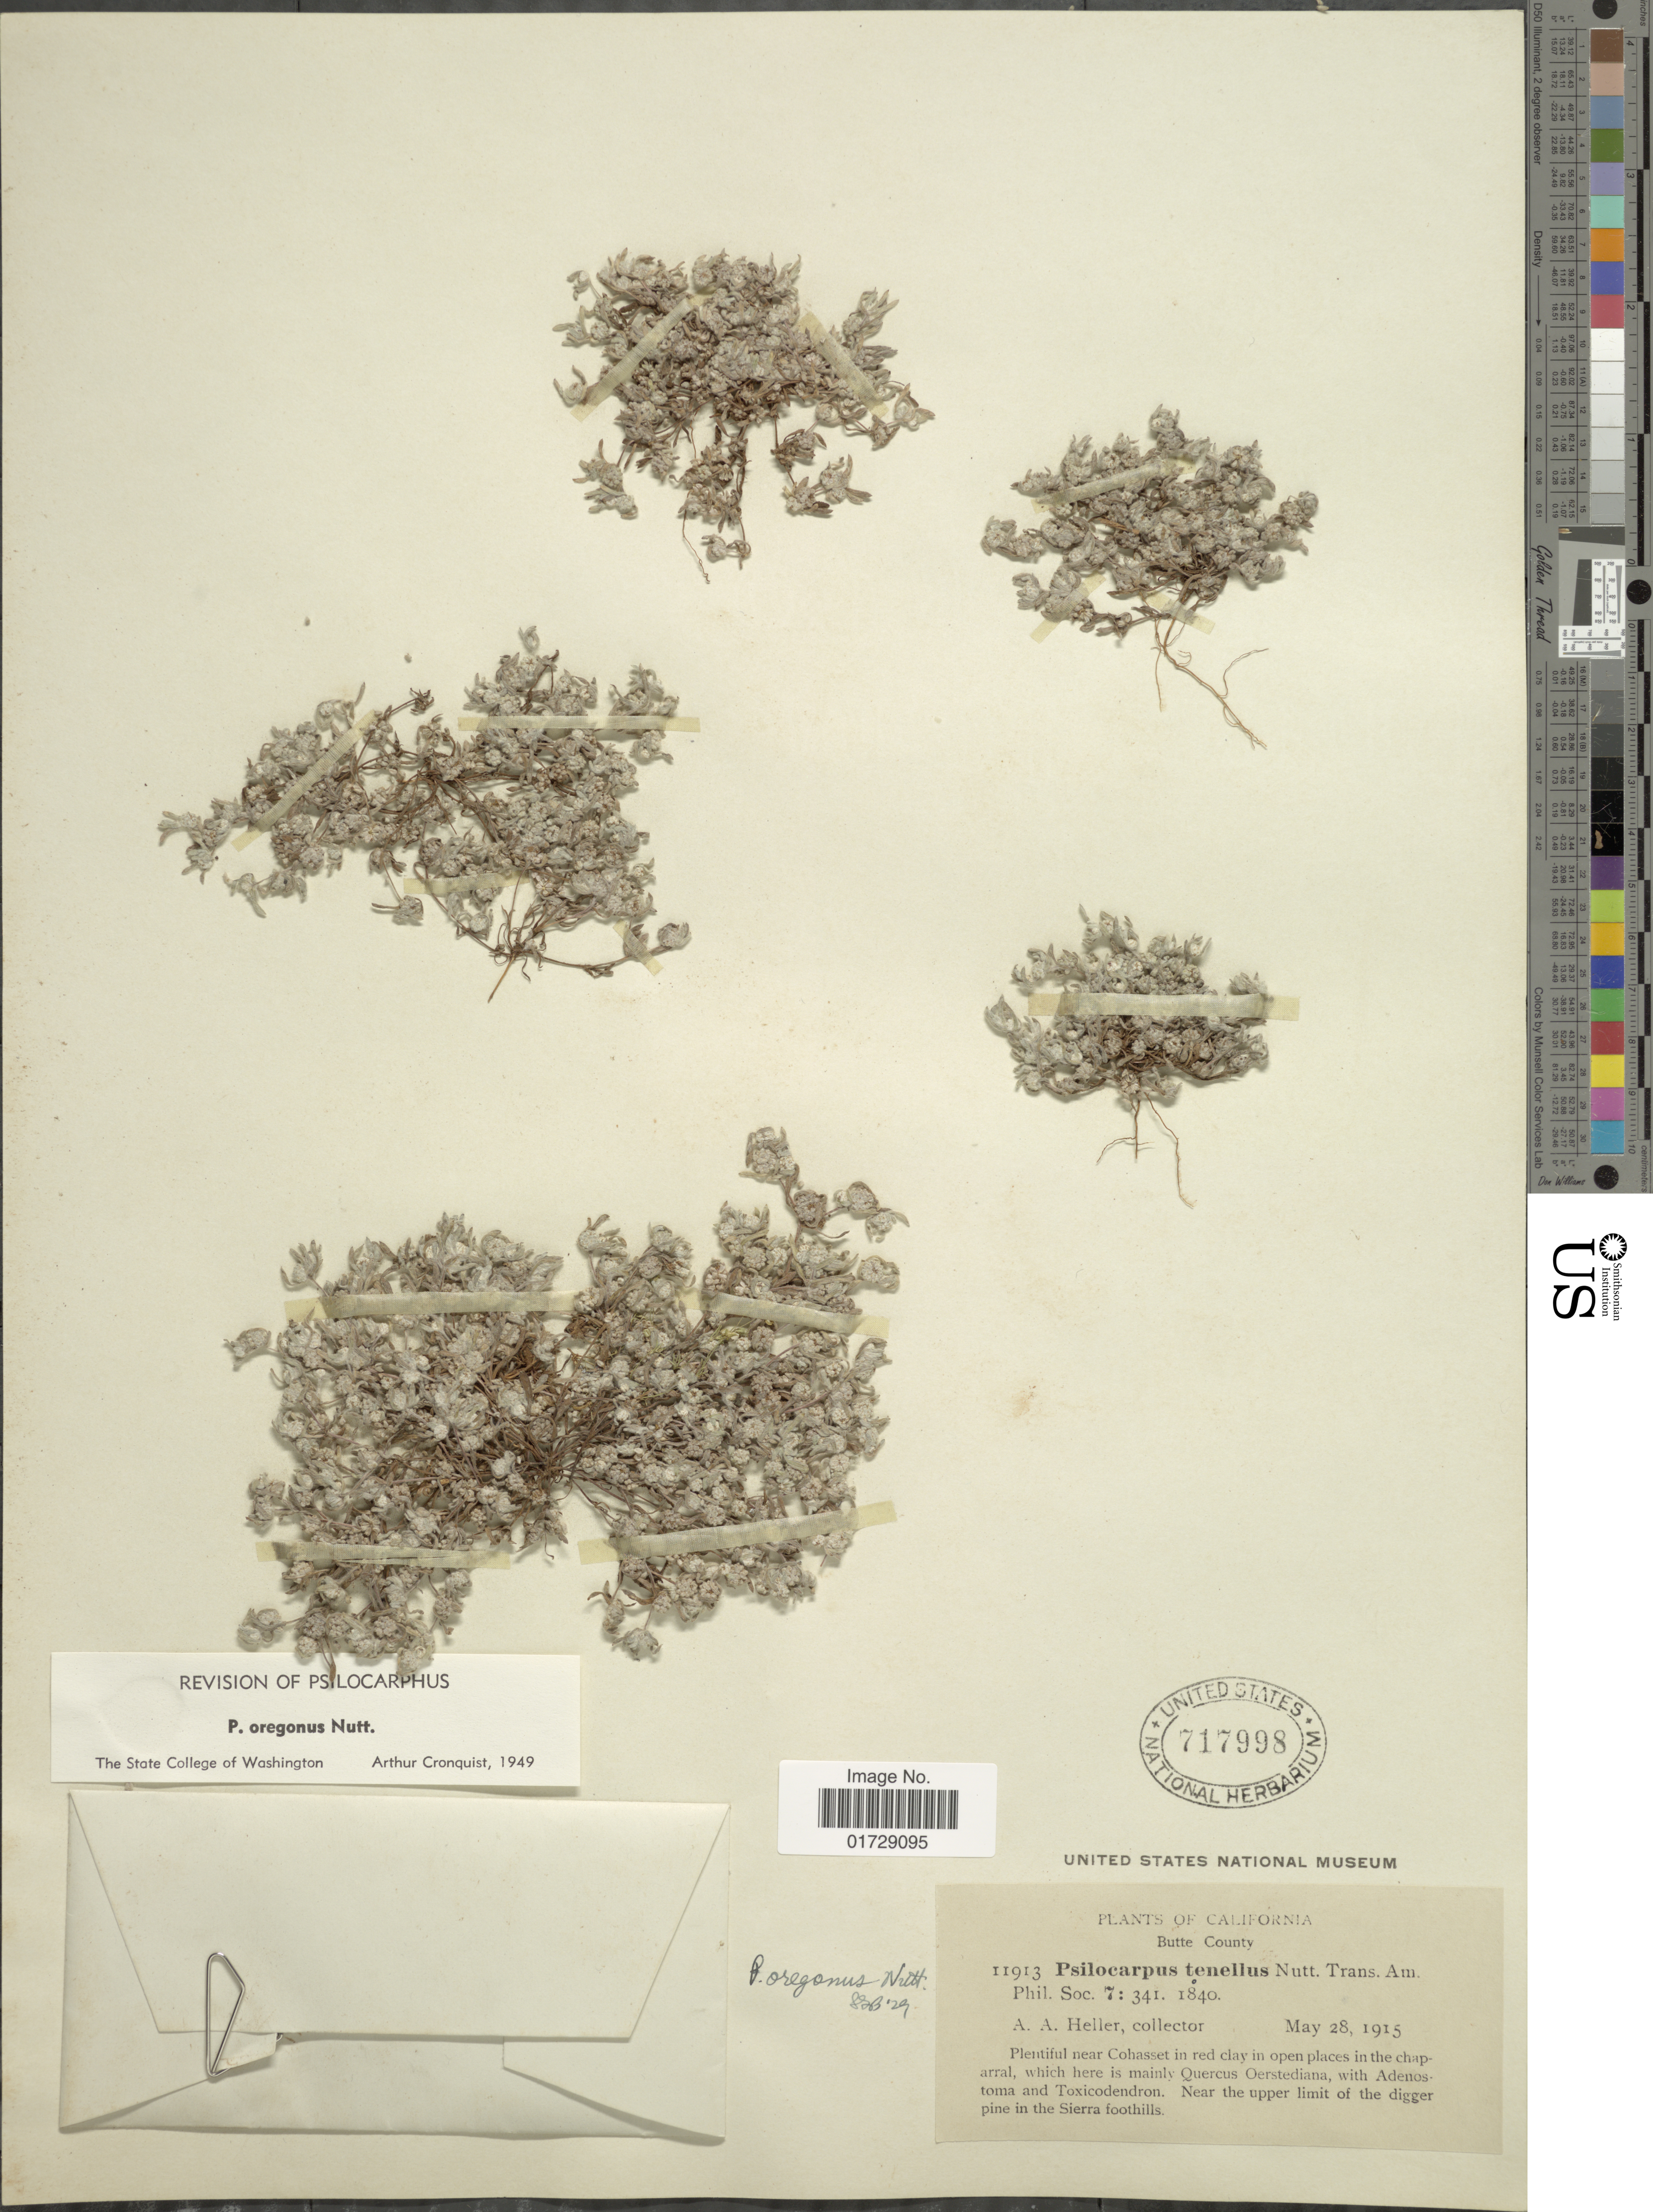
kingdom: Plantae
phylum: Tracheophyta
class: Magnoliopsida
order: Asterales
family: Asteraceae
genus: Psilocarphus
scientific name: Psilocarphus oregonus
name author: Nutt.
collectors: A. A. Heller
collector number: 11913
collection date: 1915-05-28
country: United States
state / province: California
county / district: Butte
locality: Butte County, near the upper limit of the digger pine in the Sierra foothills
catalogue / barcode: US 717998